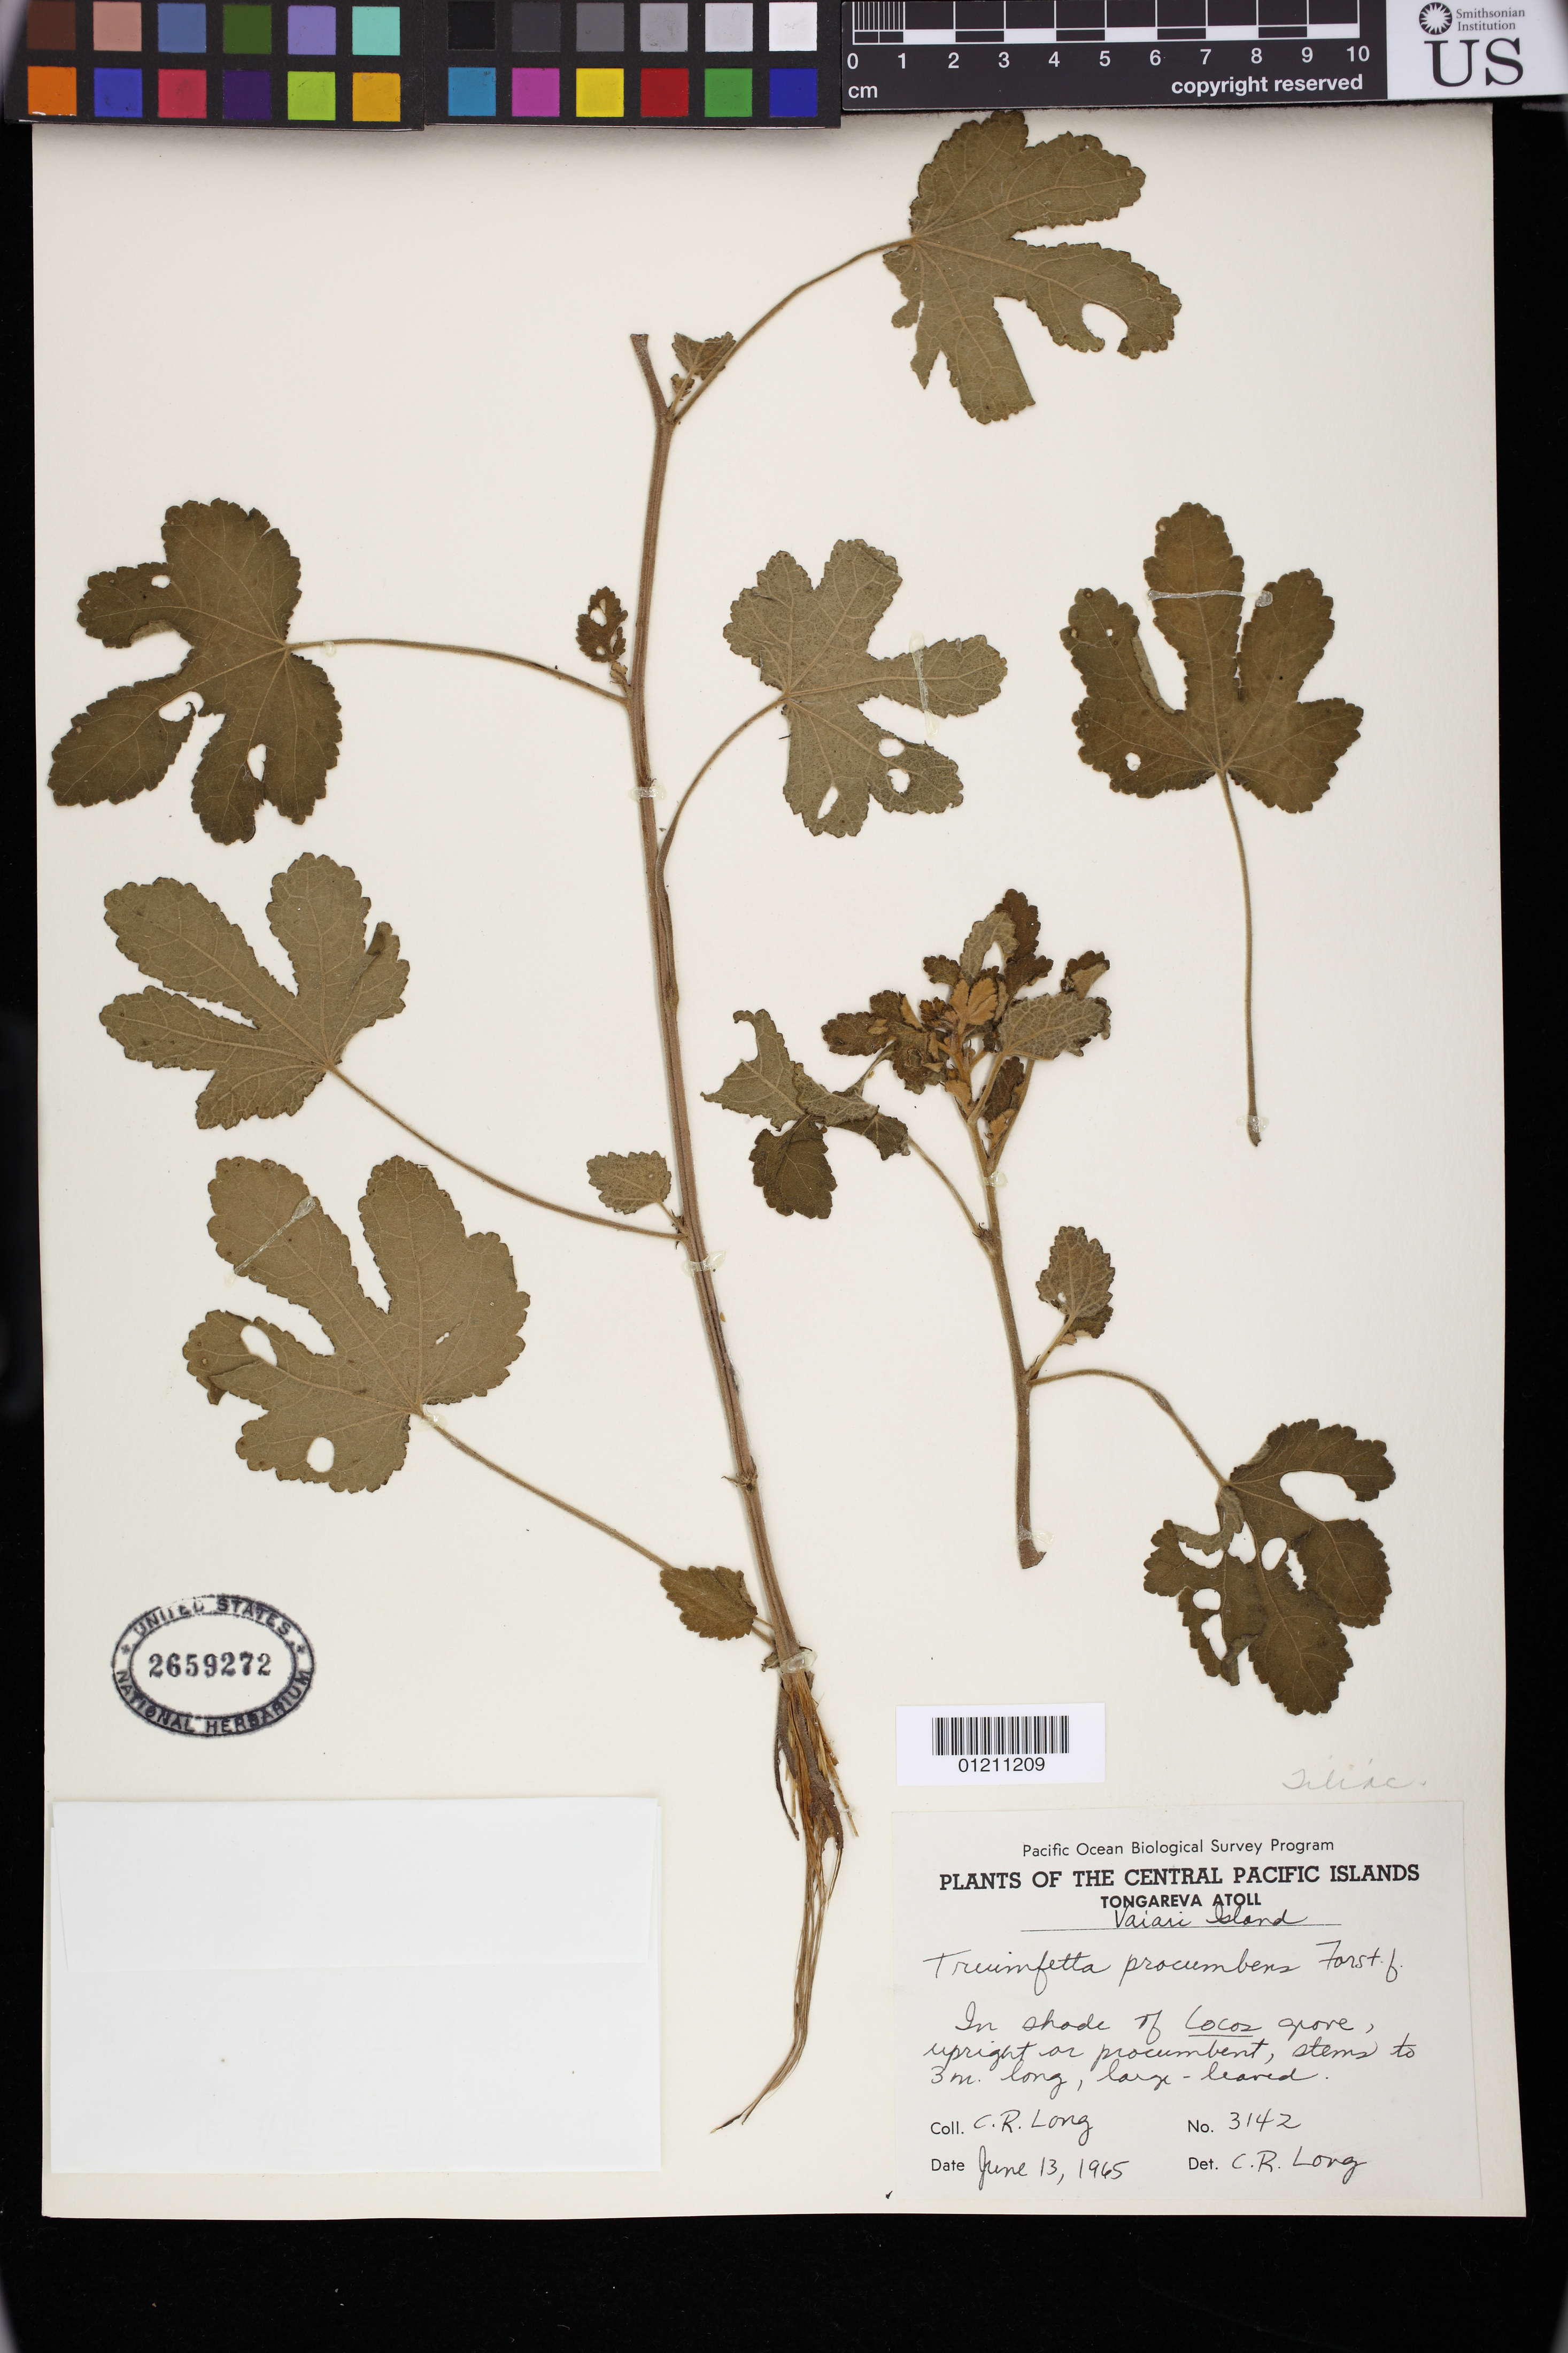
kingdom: Plantae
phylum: Tracheophyta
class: Magnoliopsida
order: Malvales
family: Malvaceae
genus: Triumfetta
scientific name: Triumfetta procumbens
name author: G. Forst.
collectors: C. R. Long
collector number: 3142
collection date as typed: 13 Jun 1965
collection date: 1965-06-13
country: Cook Islands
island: Penrhyn [Tongareva] Atoll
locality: Central Pacific Islands, Tongareva Atoll. Vaiari Islet. In shade of Cocos grove.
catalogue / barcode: US 2659272